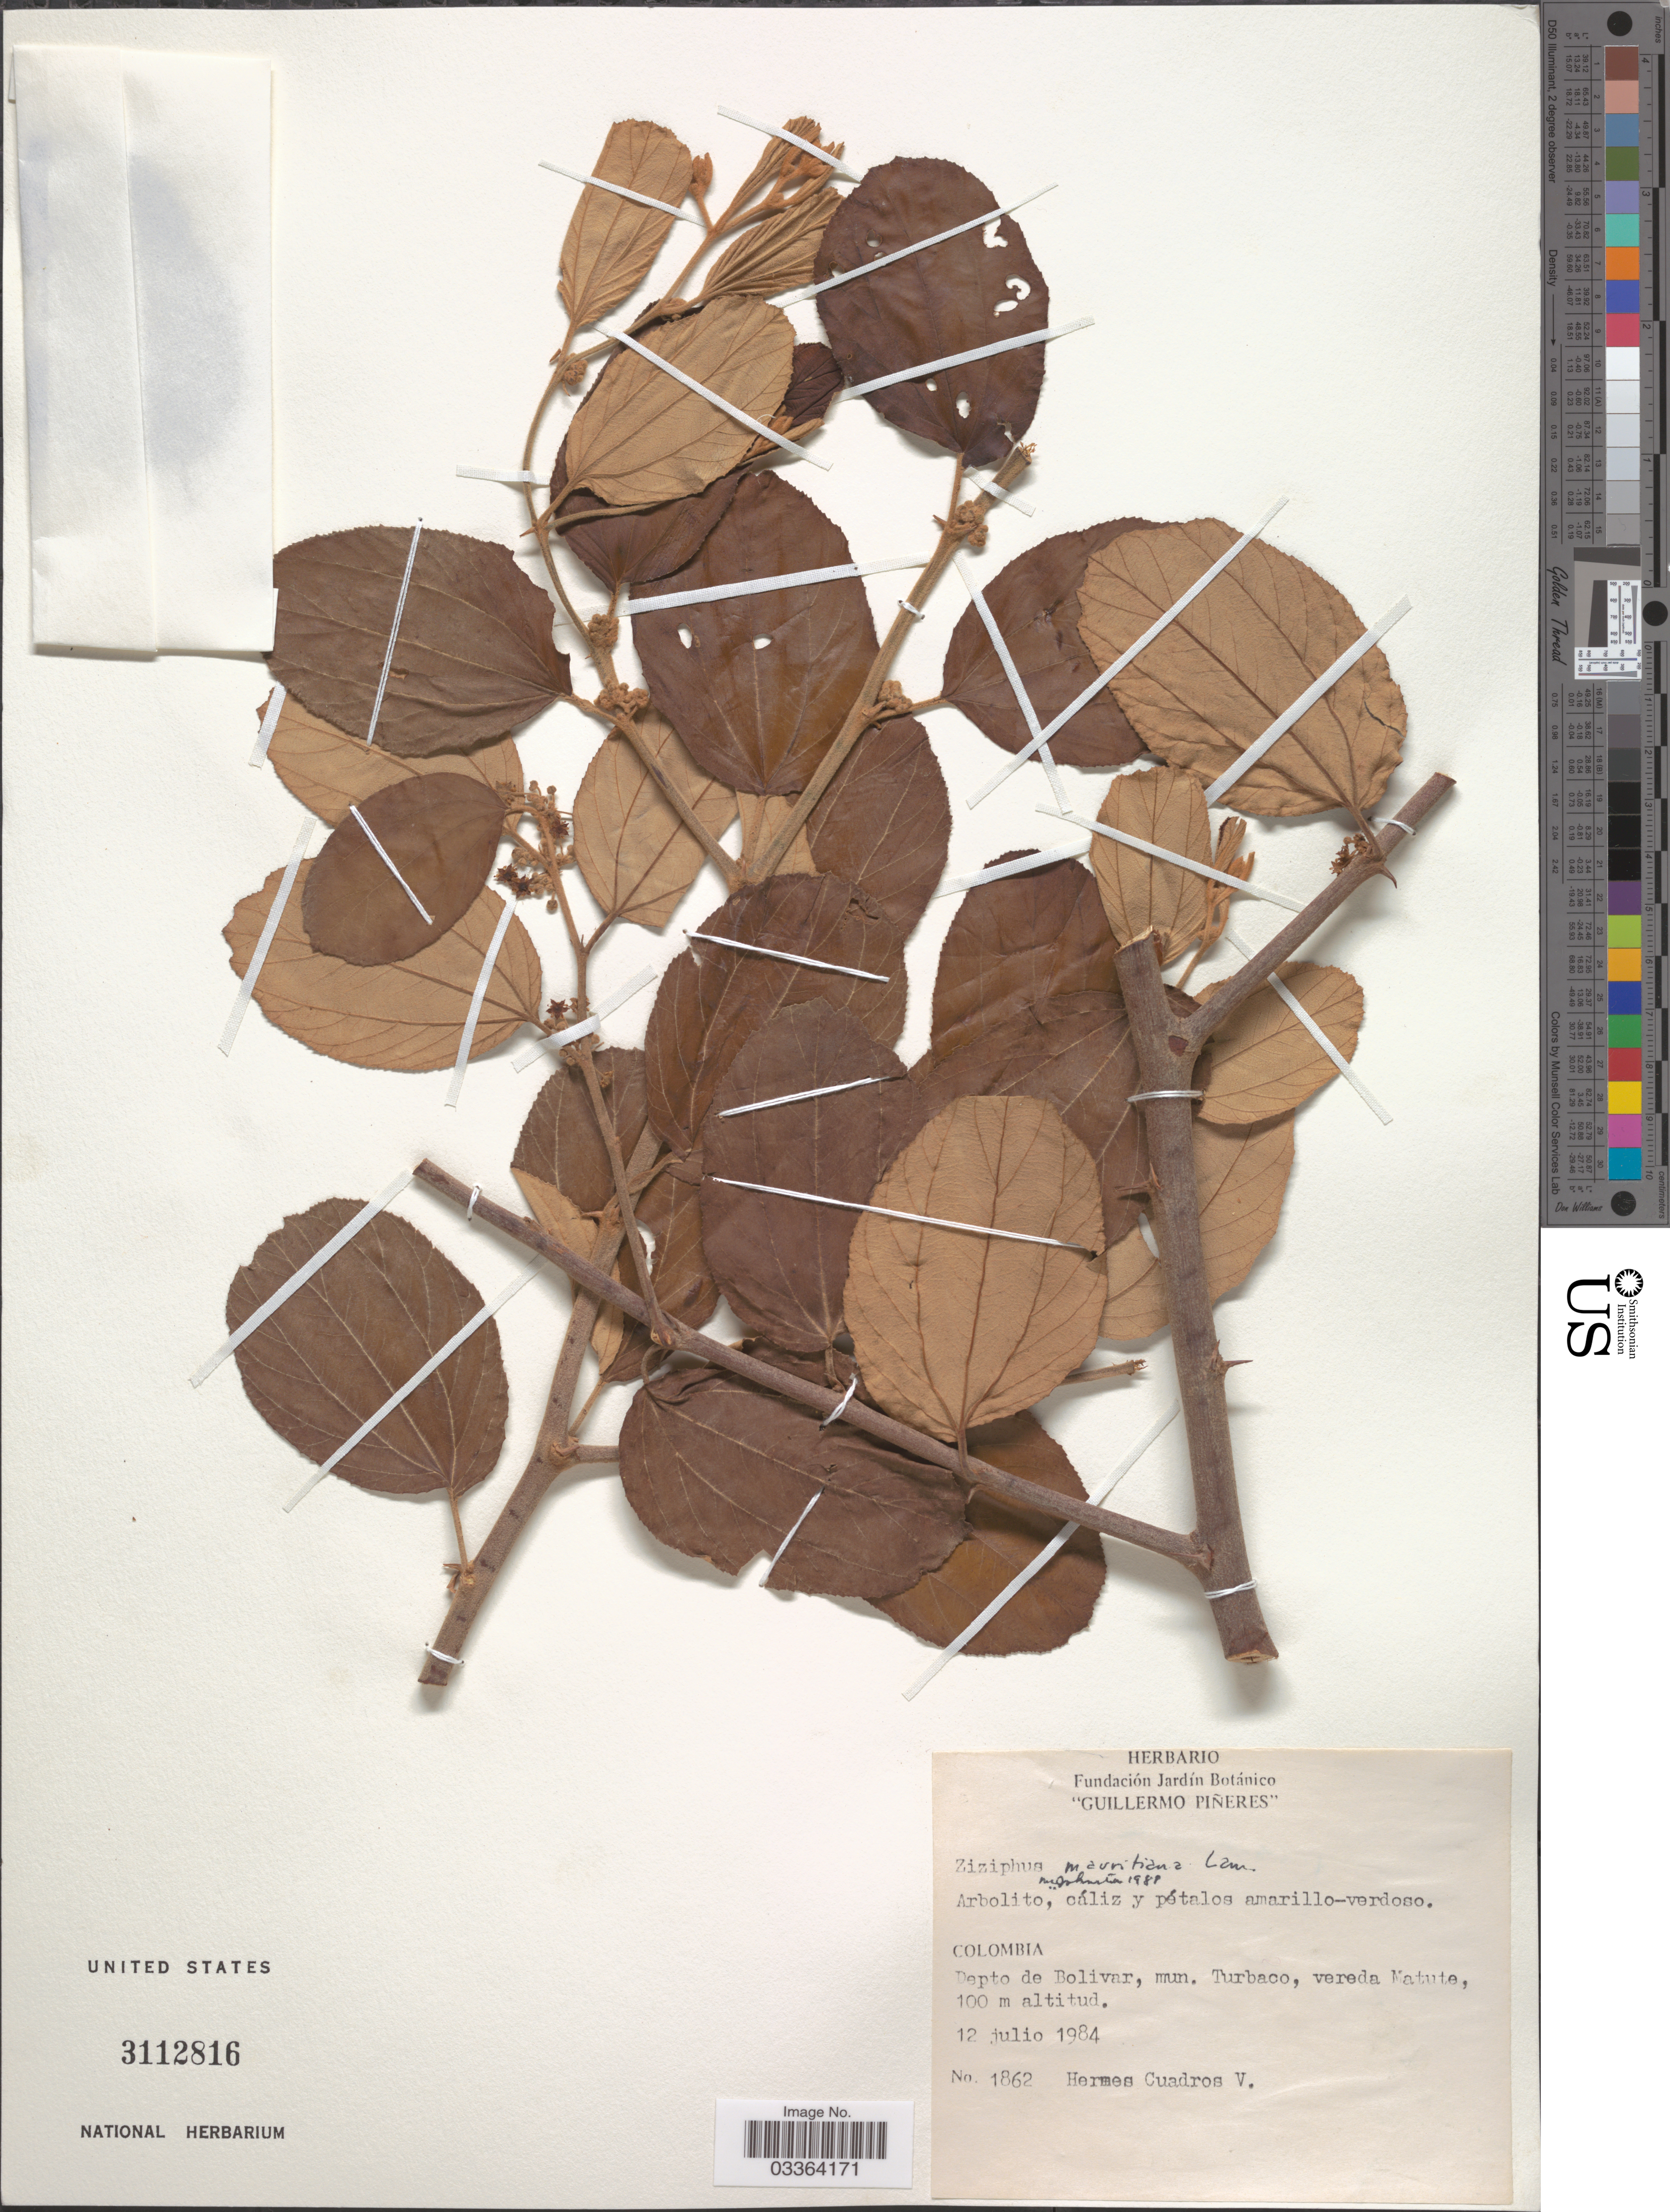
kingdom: Plantae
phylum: Tracheophyta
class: Magnoliopsida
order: Rosales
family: Rhamnaceae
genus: Ziziphus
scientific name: Ziziphus mauritiana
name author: Lam.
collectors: H. Cuadros V.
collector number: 1862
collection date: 1984-07-12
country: Colombia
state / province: Bolívar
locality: Depto de Bolivar, mun. Turbaco, vereda Matute.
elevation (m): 100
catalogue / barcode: US 3112816